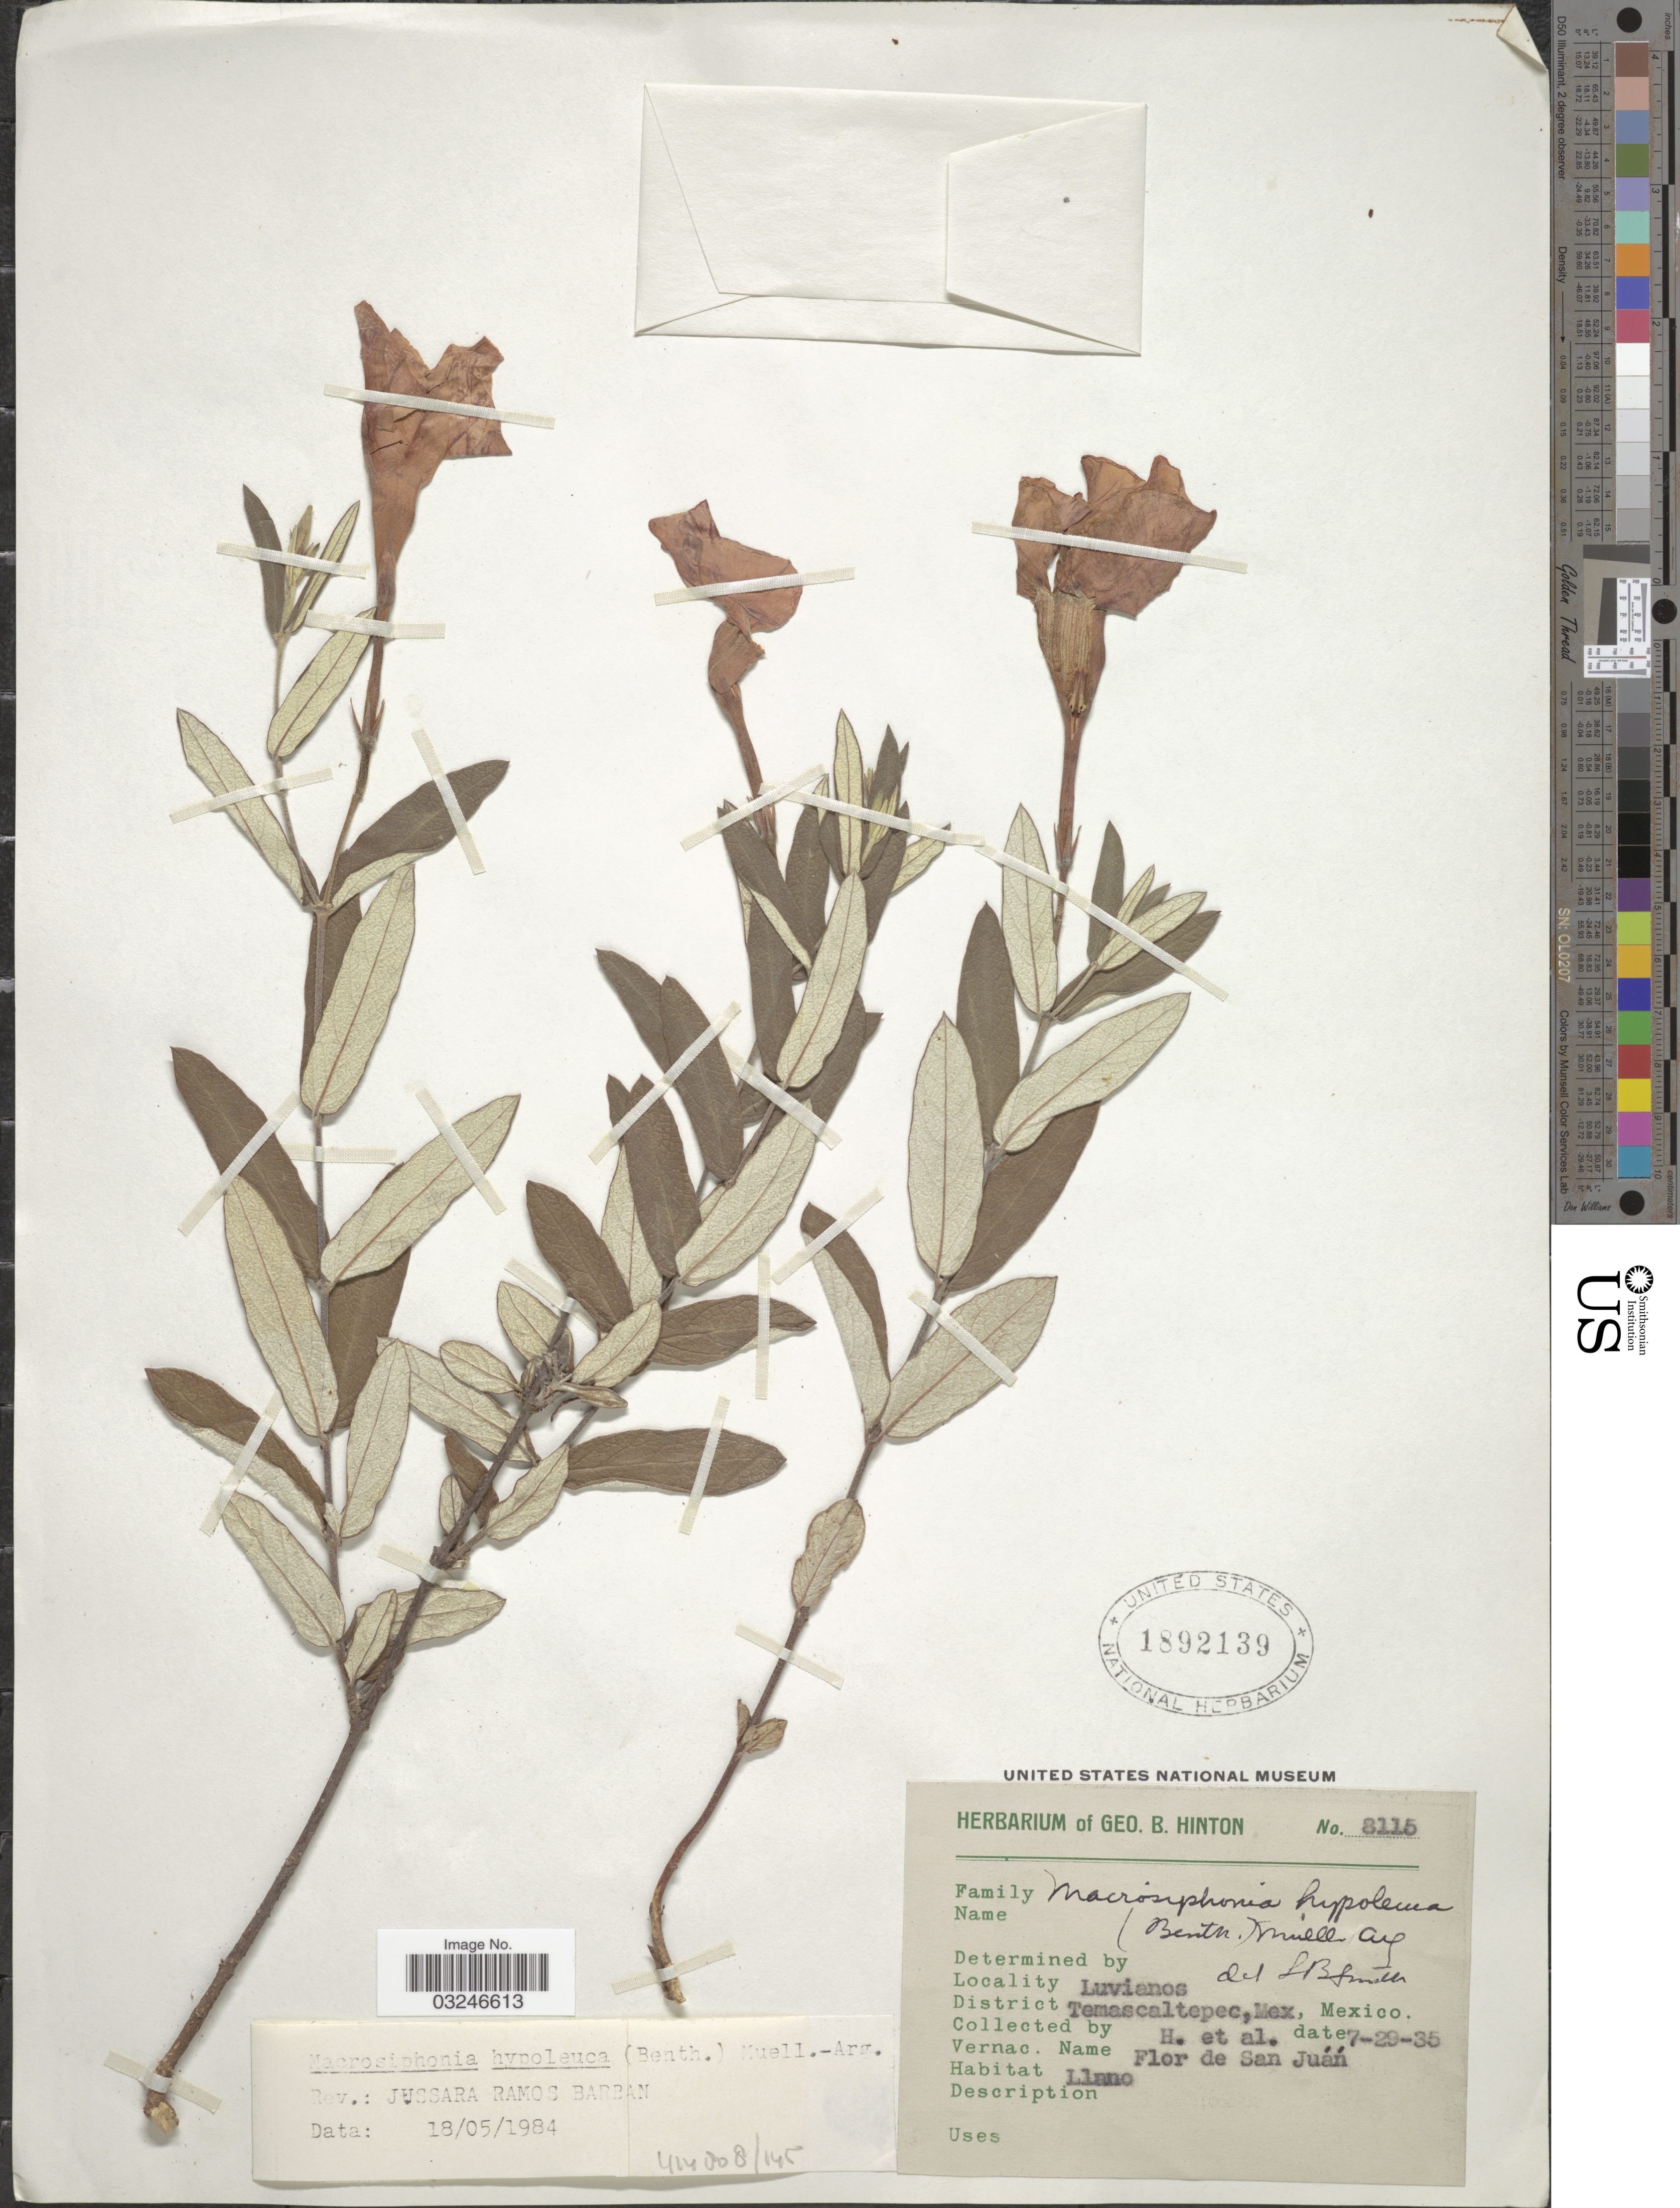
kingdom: Plantae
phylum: Tracheophyta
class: Magnoliopsida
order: Gentianales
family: Apocynaceae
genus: Macrosiphonia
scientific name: Macrosiphonia hypoleuca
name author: (Benth.) Müll. Arg.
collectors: G. B. Hinton & et al.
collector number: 8115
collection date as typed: Transcribed d/m/y: 29/7/35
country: Mexico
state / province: México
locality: Luvianos. District Temascaltepec, Mex.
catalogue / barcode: US 1892139